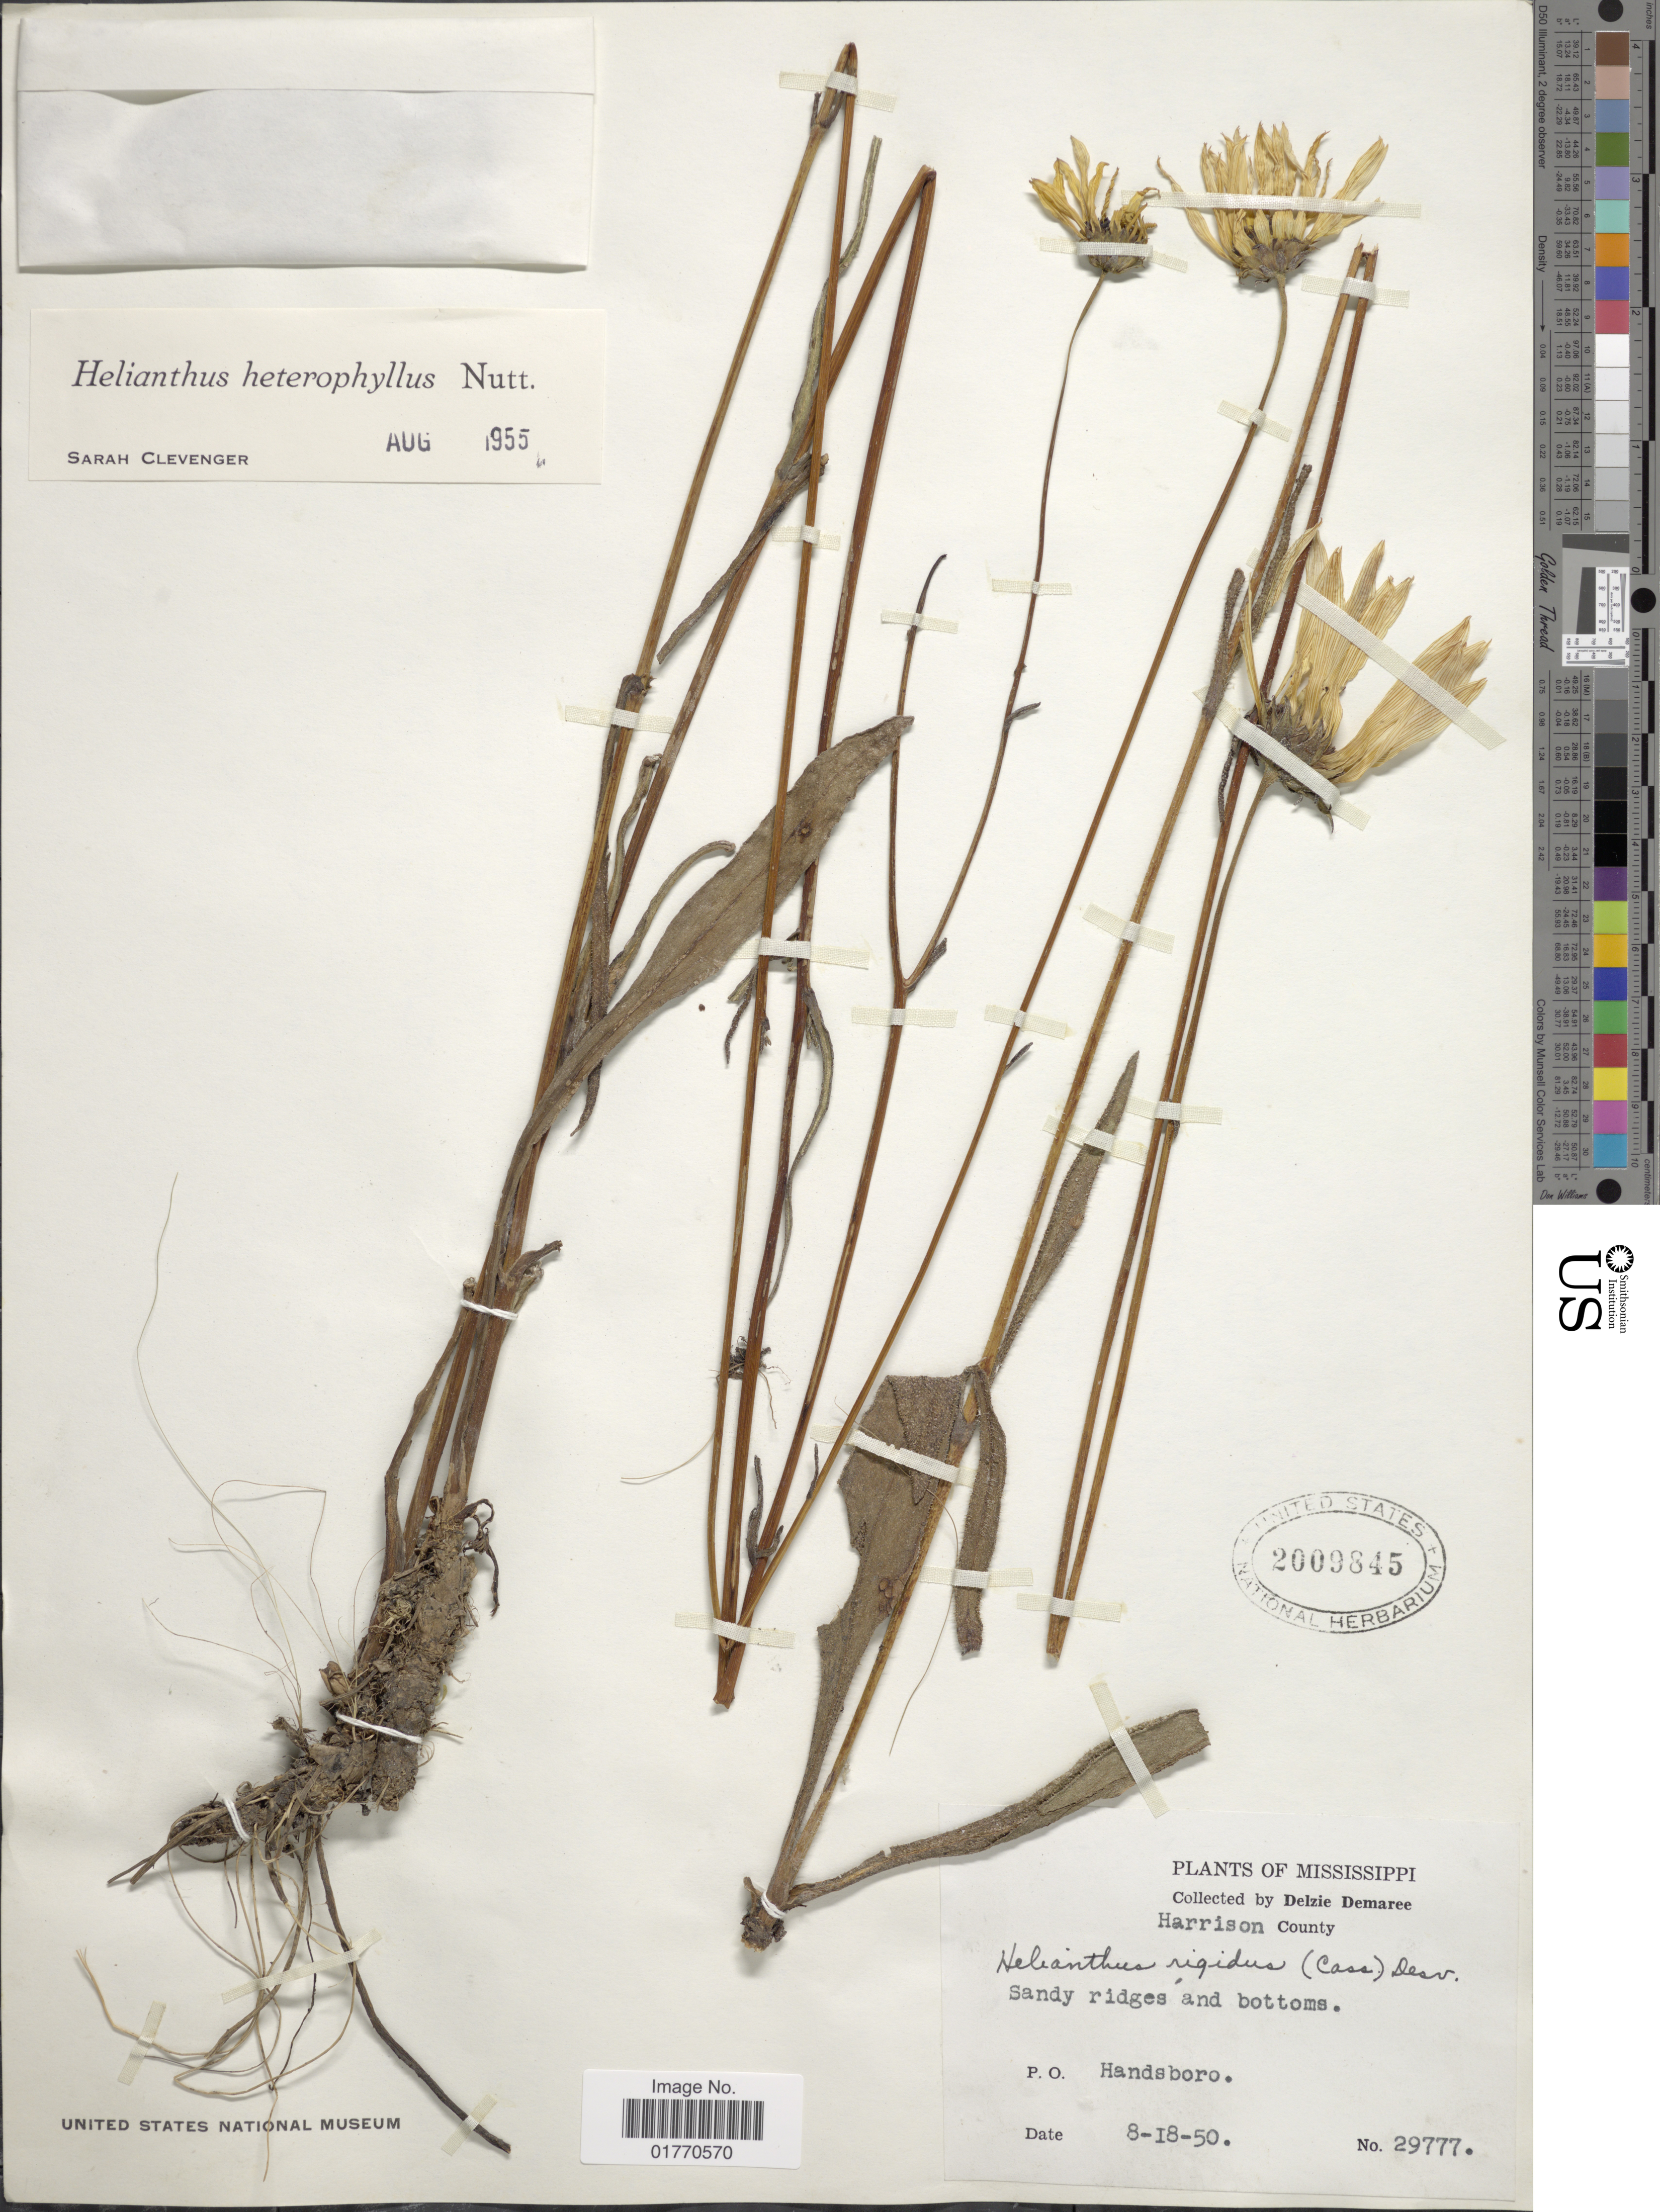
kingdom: Plantae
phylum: Tracheophyta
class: Magnoliopsida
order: Asterales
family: Asteraceae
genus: Helianthus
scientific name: Helianthus heterophyllus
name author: Nutt.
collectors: D. Demaree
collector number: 29777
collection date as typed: Transcribed d/m/y: 18/8/50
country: United States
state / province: Mississippi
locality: Harrison County, P.O. Handsboro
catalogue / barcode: US 2009845